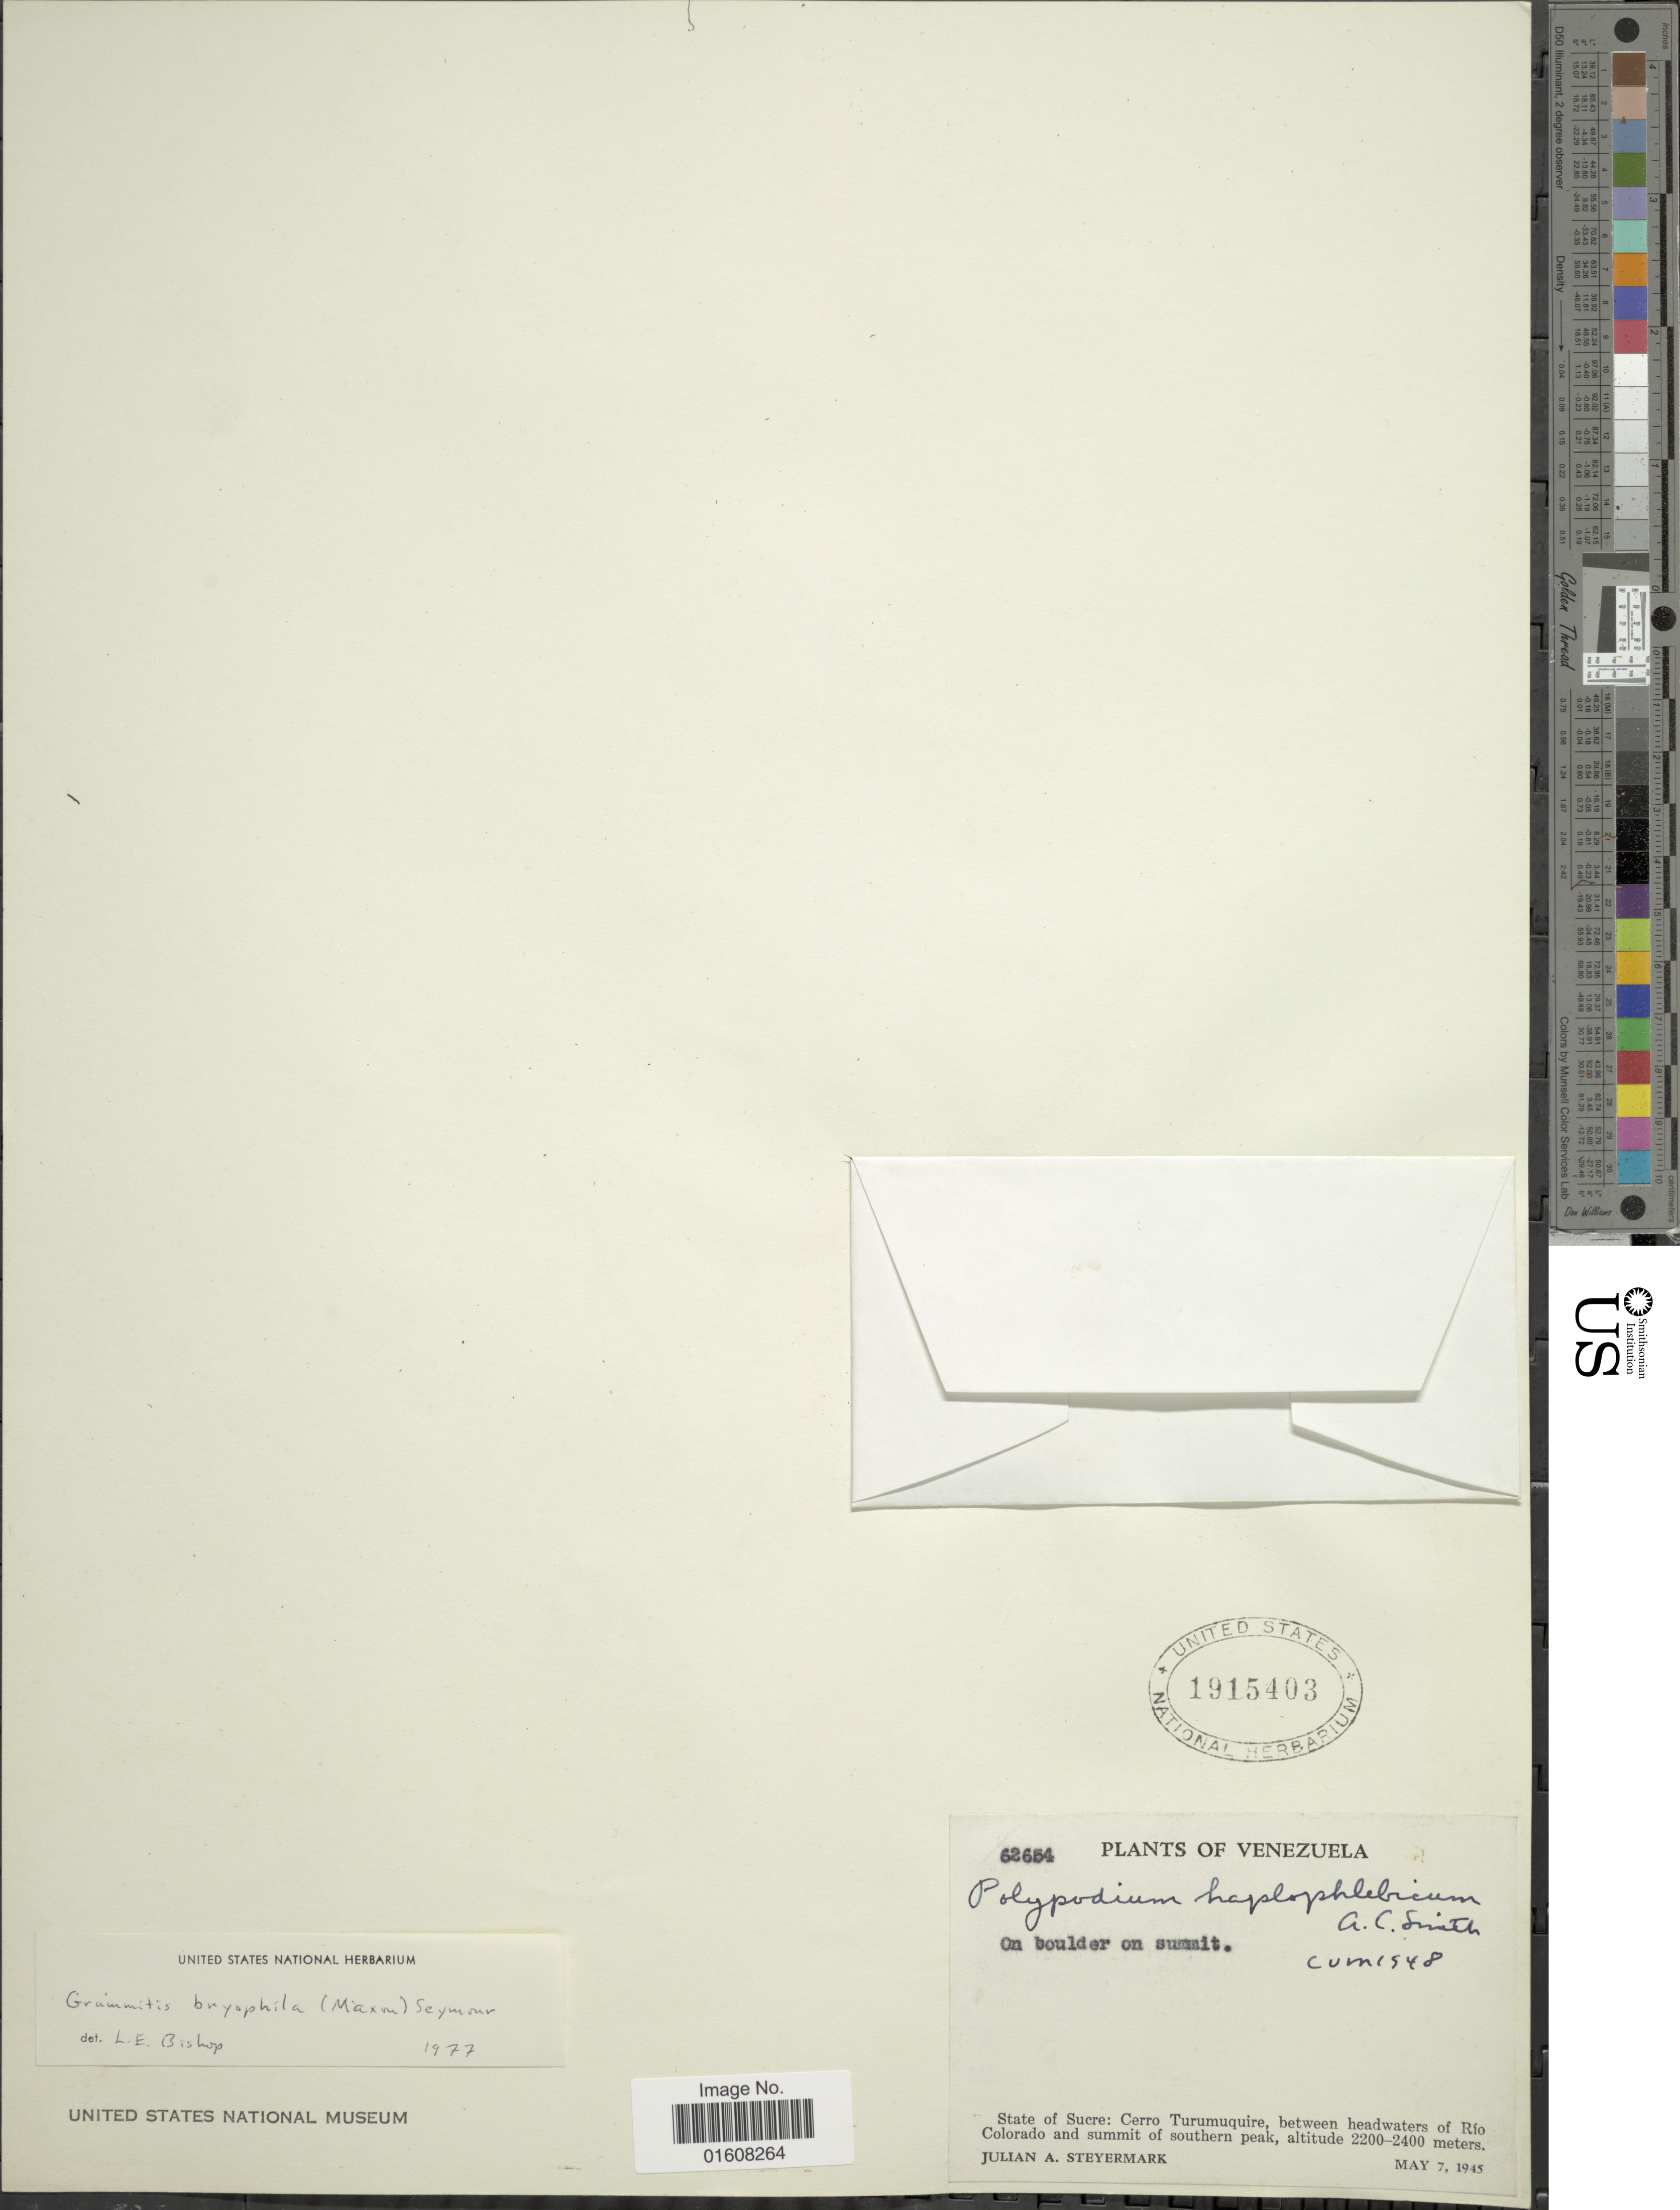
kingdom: Plantae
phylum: Tracheophyta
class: Polypodiopsida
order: Polypodiales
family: Polypodiaceae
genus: Grammitis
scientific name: Grammitis bryophila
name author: (Maxon) Seymour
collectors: J. Steyermark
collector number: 62654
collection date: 1945-05-07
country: Venezuela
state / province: Sucre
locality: Cerro Turumuquire, between headwaters of Río Colorado and summit of southern peak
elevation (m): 2200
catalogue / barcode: US 1915403